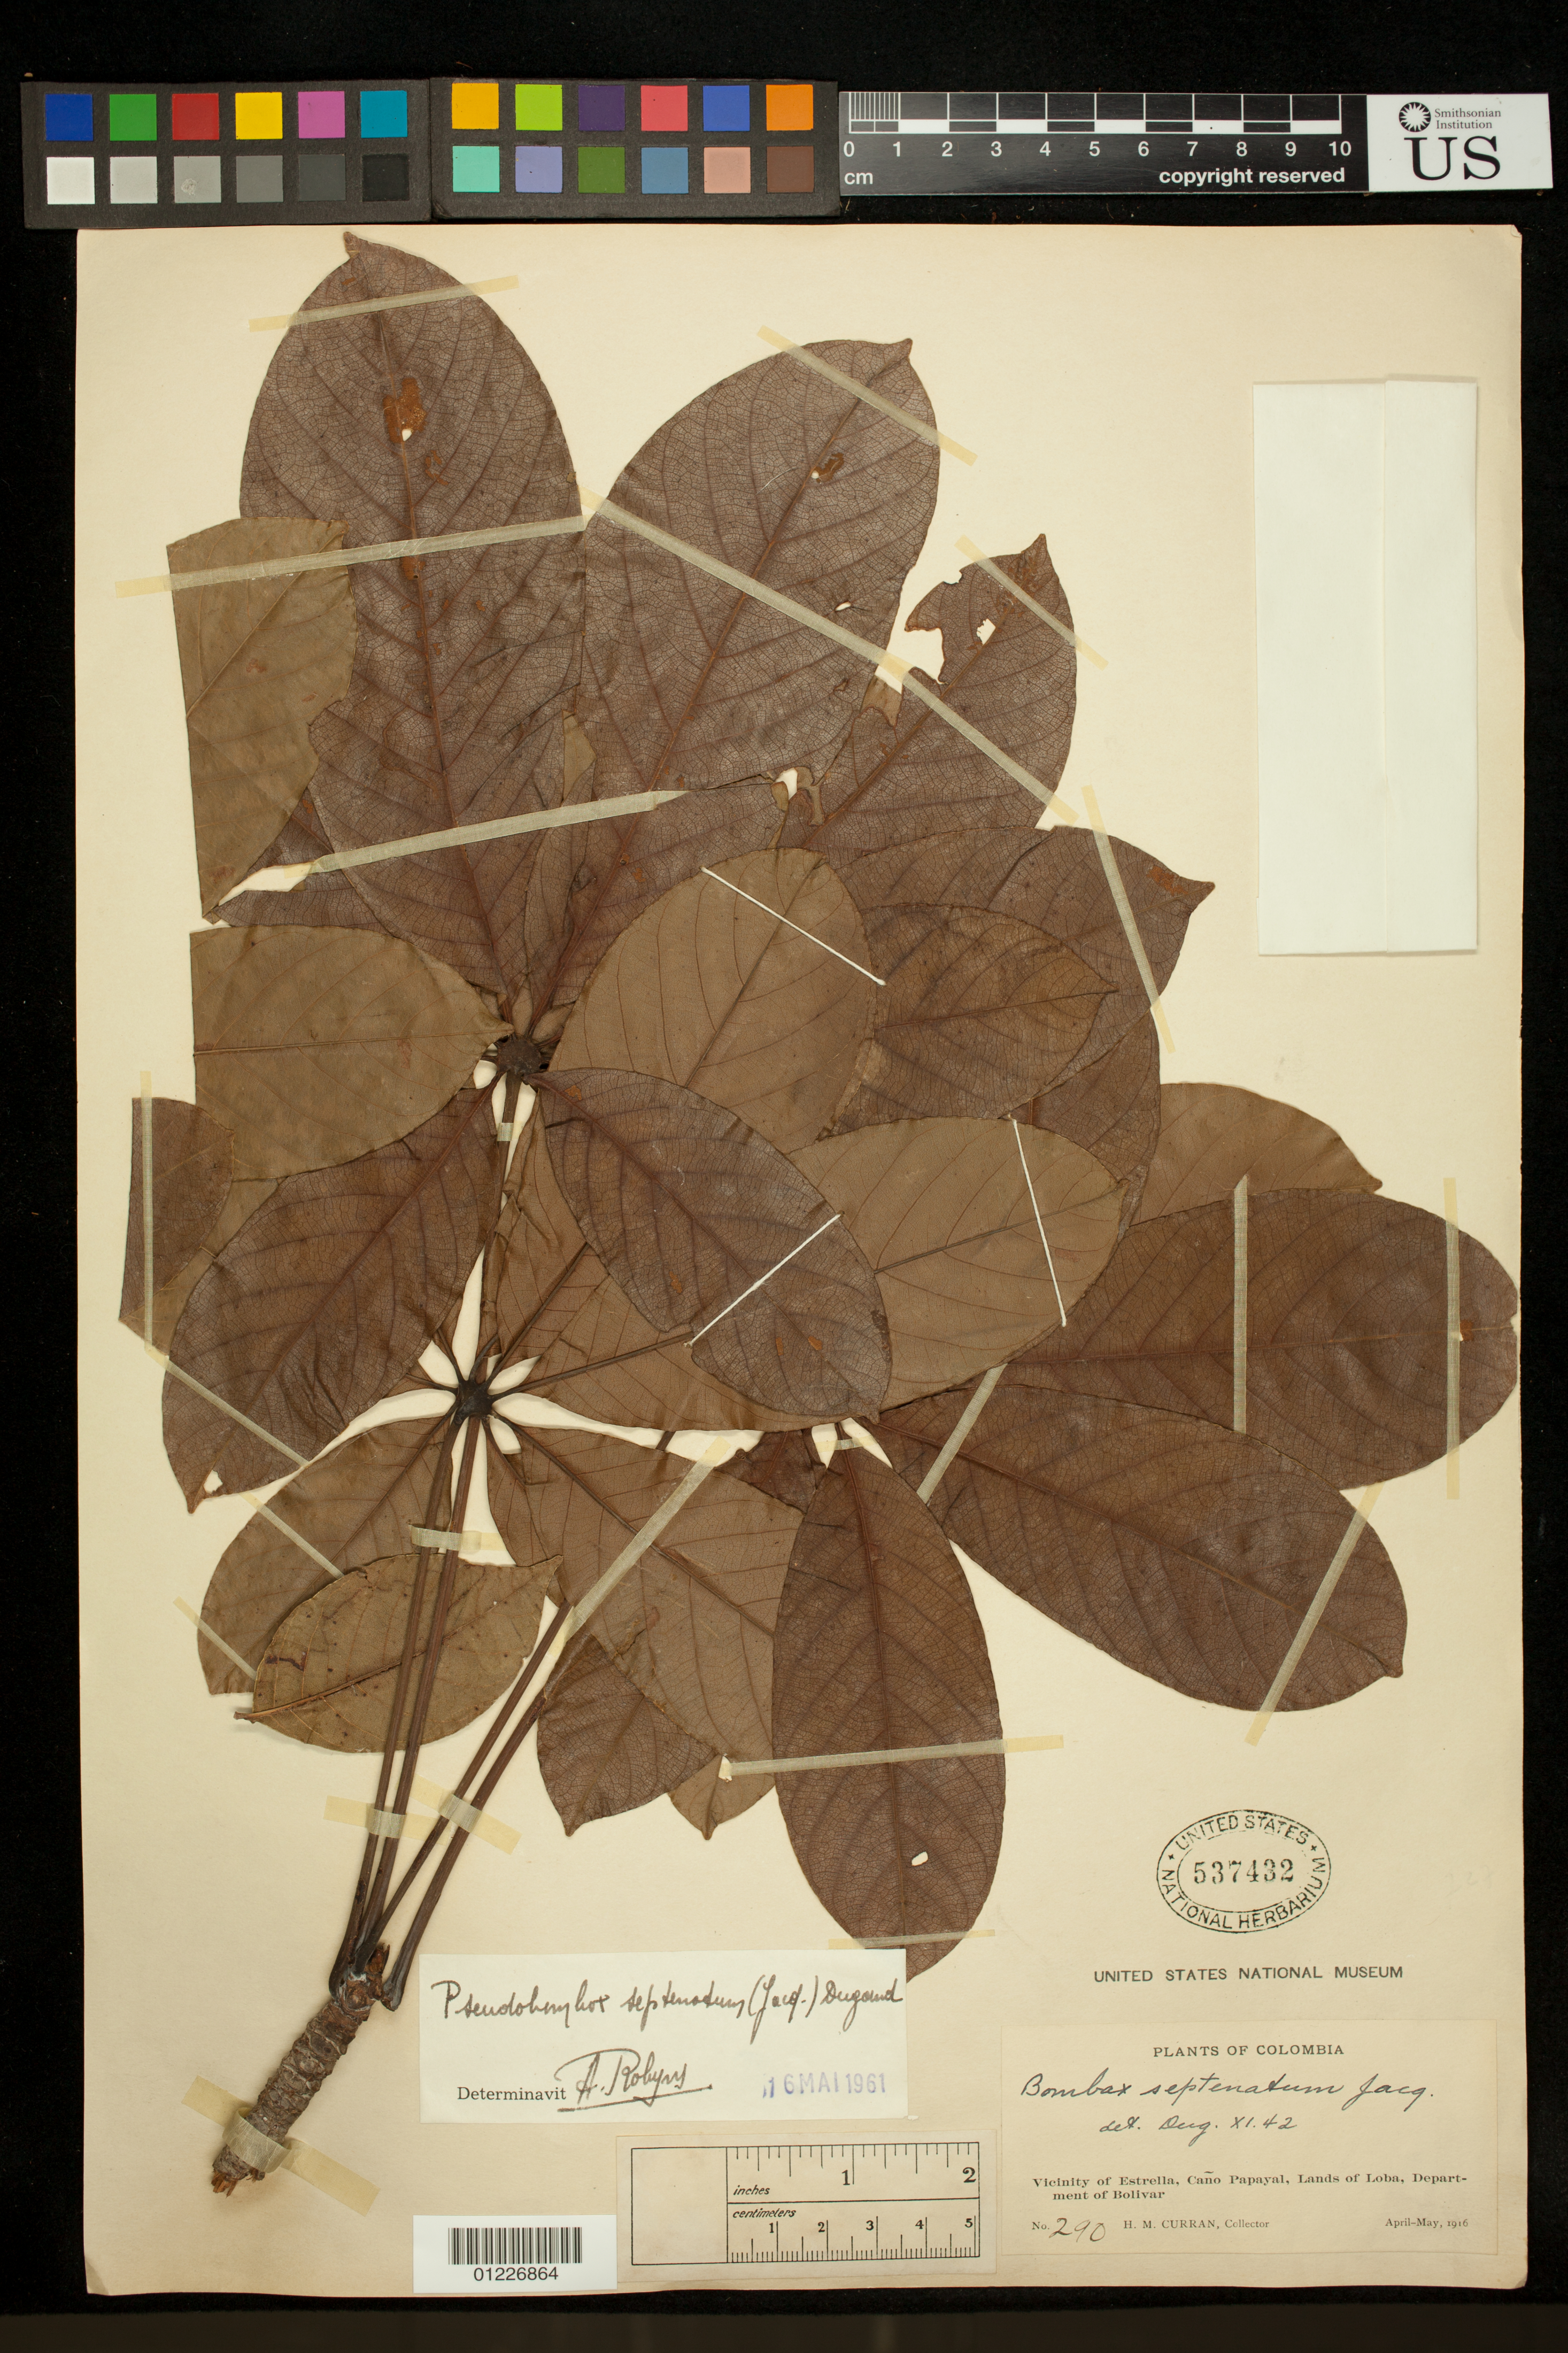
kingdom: Plantae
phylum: Tracheophyta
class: Magnoliopsida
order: Malvales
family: Malvaceae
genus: Pseudobombax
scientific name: Pseudobombax septenatum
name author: (Jacq.) Dugand G.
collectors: H. M. Curran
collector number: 290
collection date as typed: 1916-04/1916-05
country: Colombia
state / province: Bolívar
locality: Vicinity of Estrella, Caño Papayal, Lands of Loba, Department of Bolivar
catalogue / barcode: US 537432